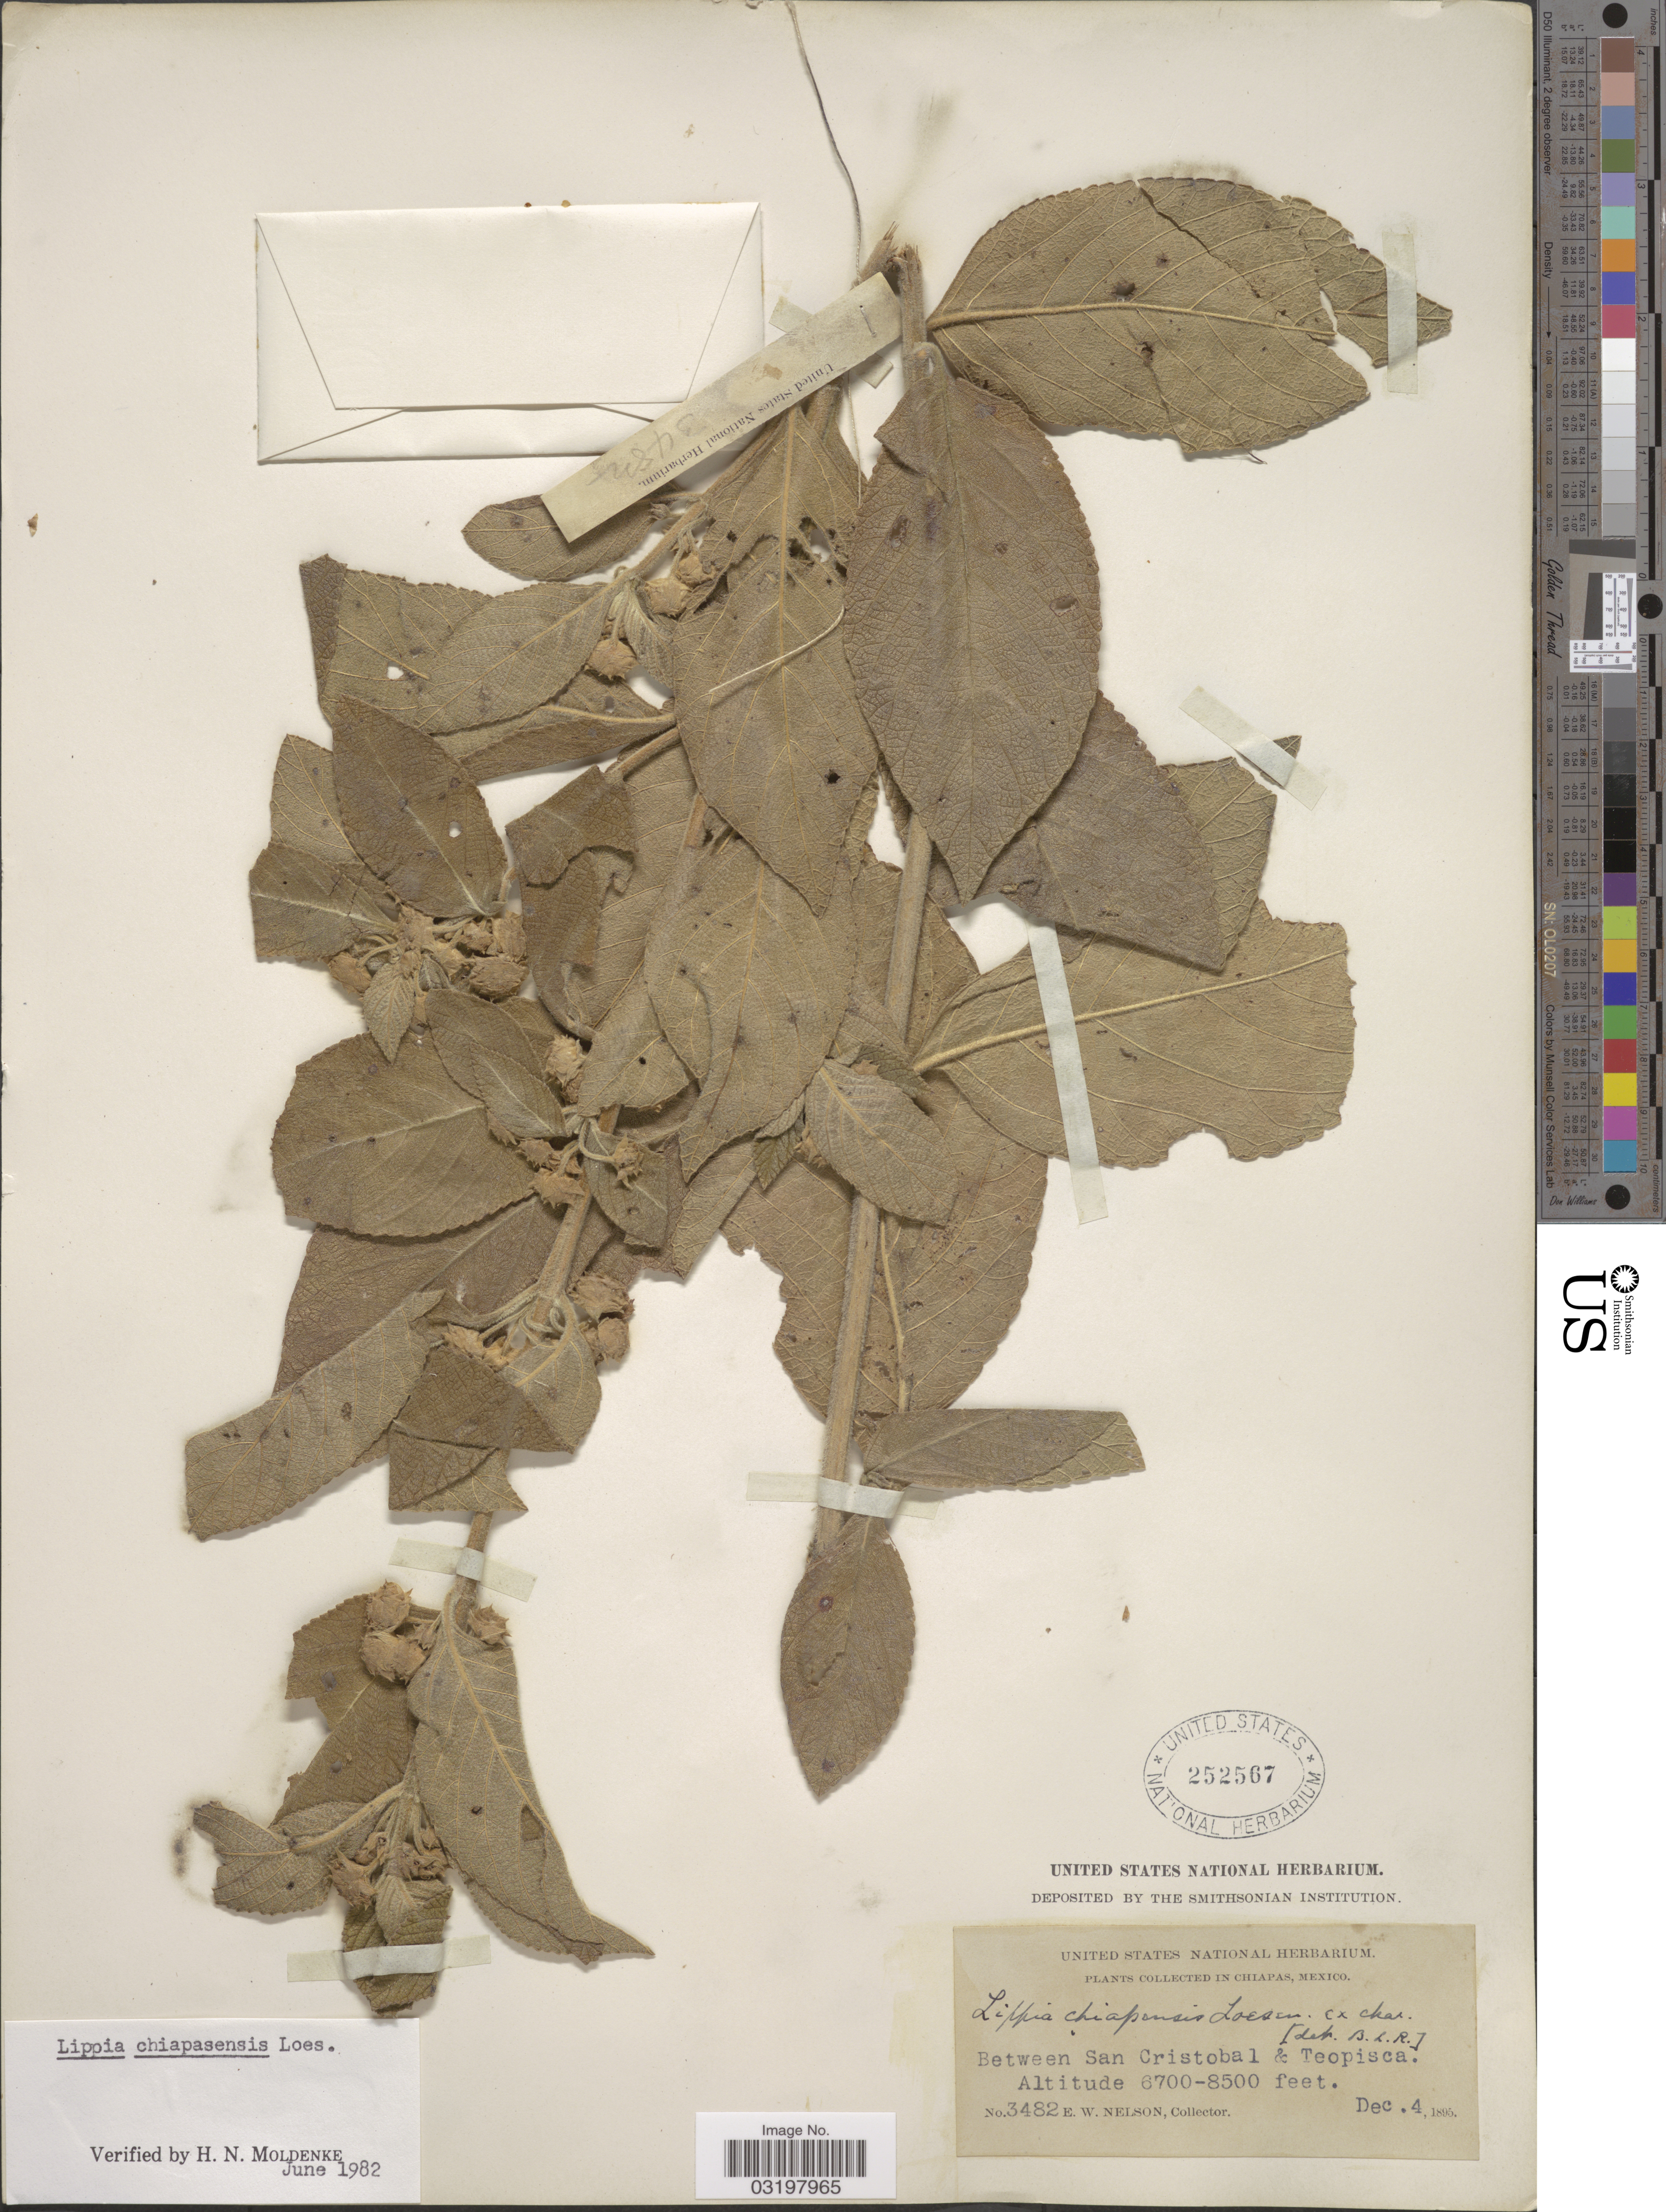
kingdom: Plantae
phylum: Tracheophyta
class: Magnoliopsida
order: Lamiales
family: Verbenaceae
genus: Lippia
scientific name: Lippia chiapasensis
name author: Loes.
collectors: E. W. Nelson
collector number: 3482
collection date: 1895-12-04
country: Mexico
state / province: Chiapas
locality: Between San Cristobal & Teopisca.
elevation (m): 2042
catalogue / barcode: US 252567